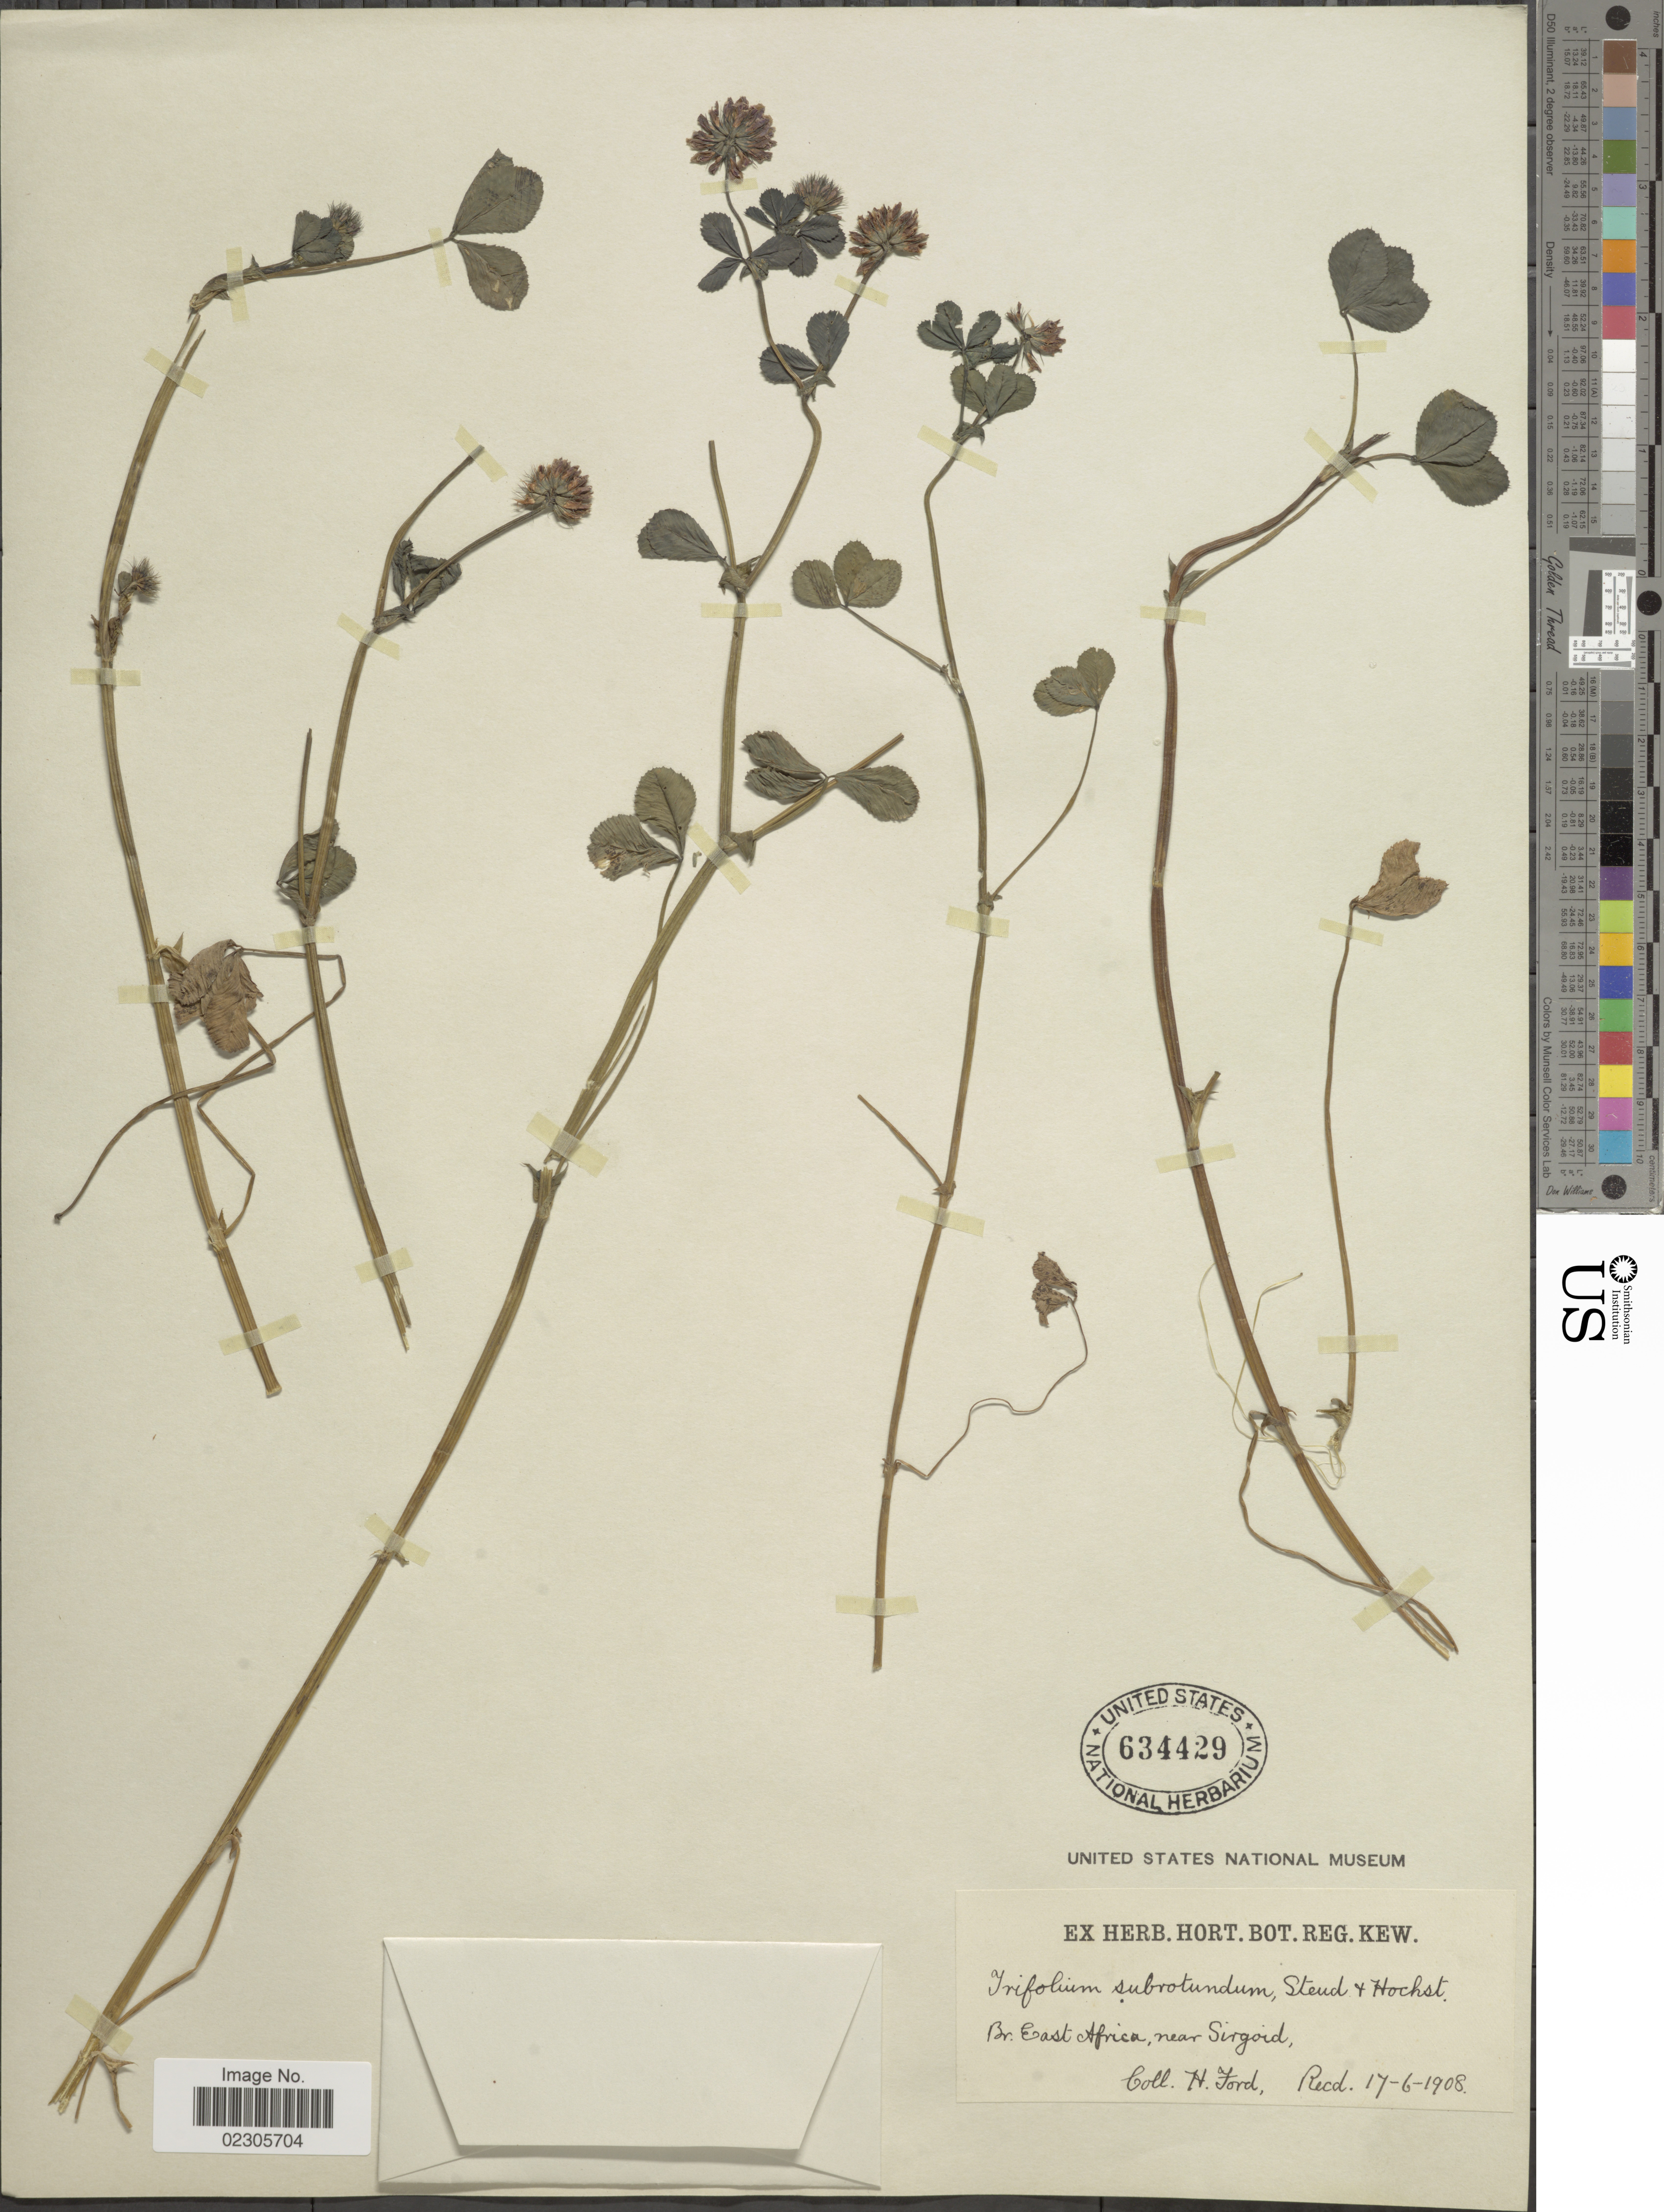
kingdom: Plantae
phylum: Tracheophyta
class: Magnoliopsida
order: Fabales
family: Fabaceae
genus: Trifolium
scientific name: Trifolium subrotundum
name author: Steud. & Hochst.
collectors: H. Ford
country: Kenya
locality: Br. East Africa, near Sirgoid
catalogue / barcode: US 634429